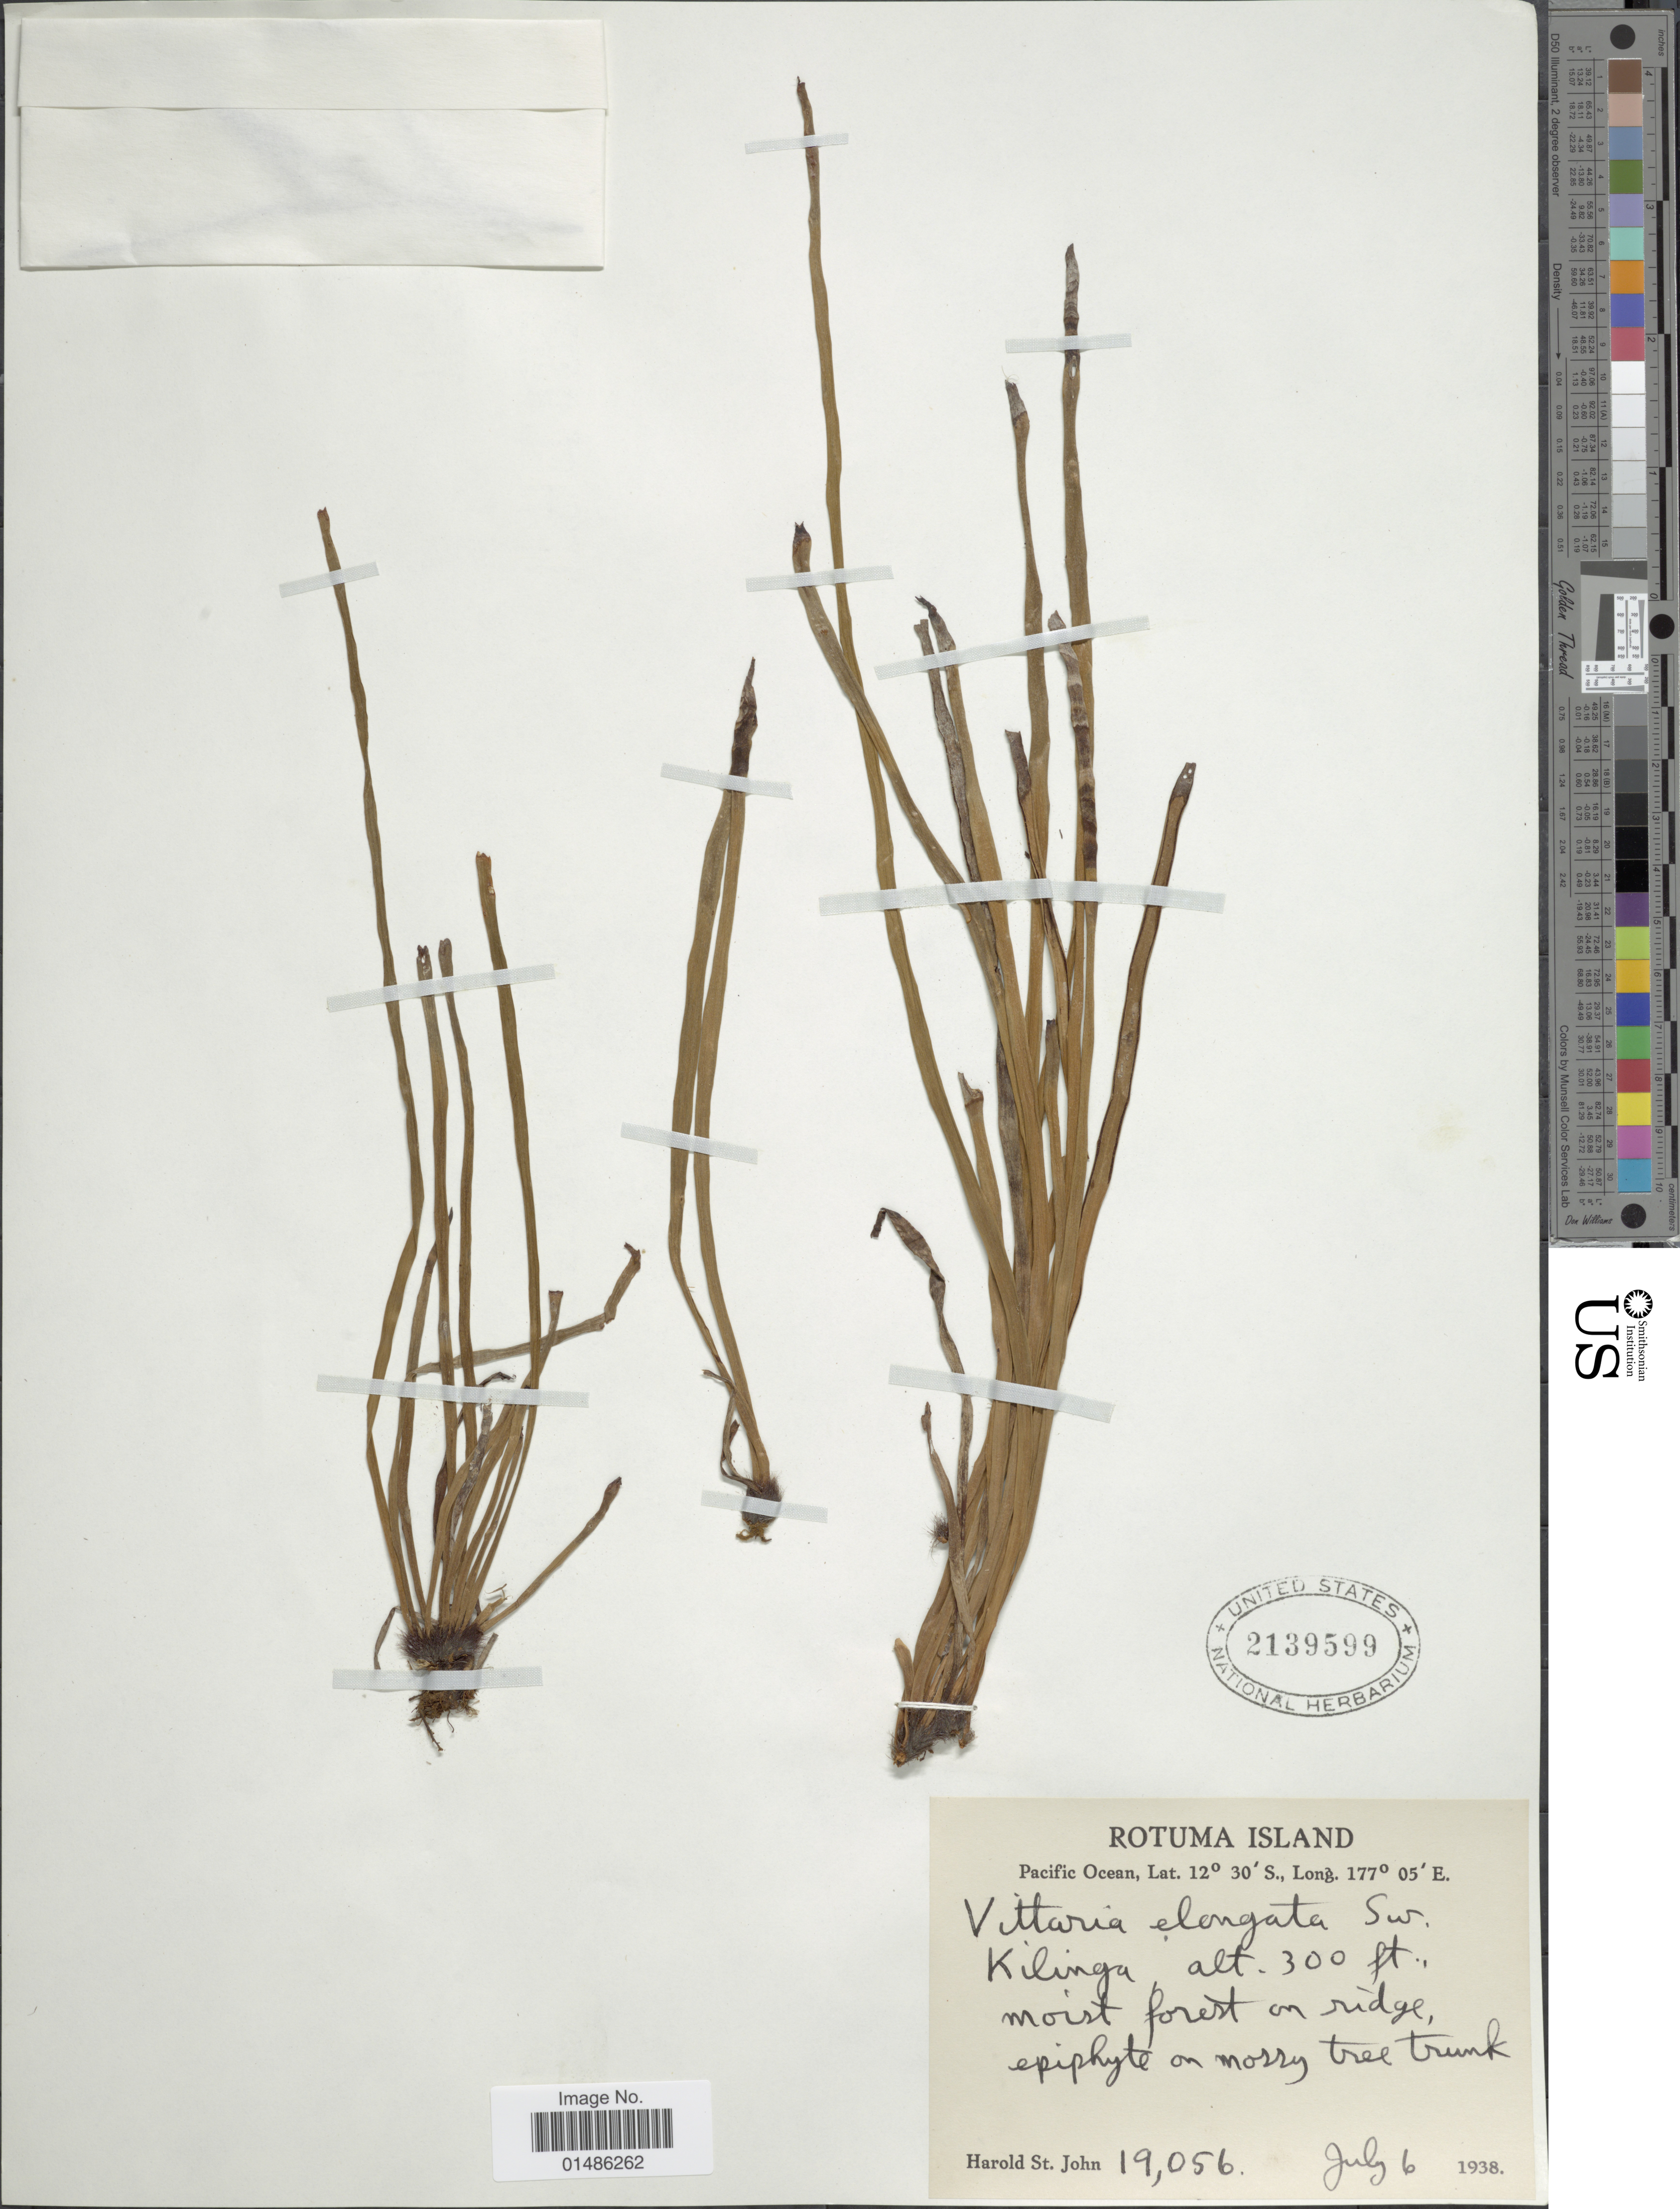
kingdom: Plantae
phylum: Tracheophyta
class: Polypodiopsida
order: Polypodiales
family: Pteridaceae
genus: Haplopteris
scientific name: Haplopteris elongata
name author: (Sw.) Crane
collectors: H. St. John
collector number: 19056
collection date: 1938-07-06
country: Fiji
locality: Rotuma Island. Pacific Ocean. Kilinga.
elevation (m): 91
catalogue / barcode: US 2139599